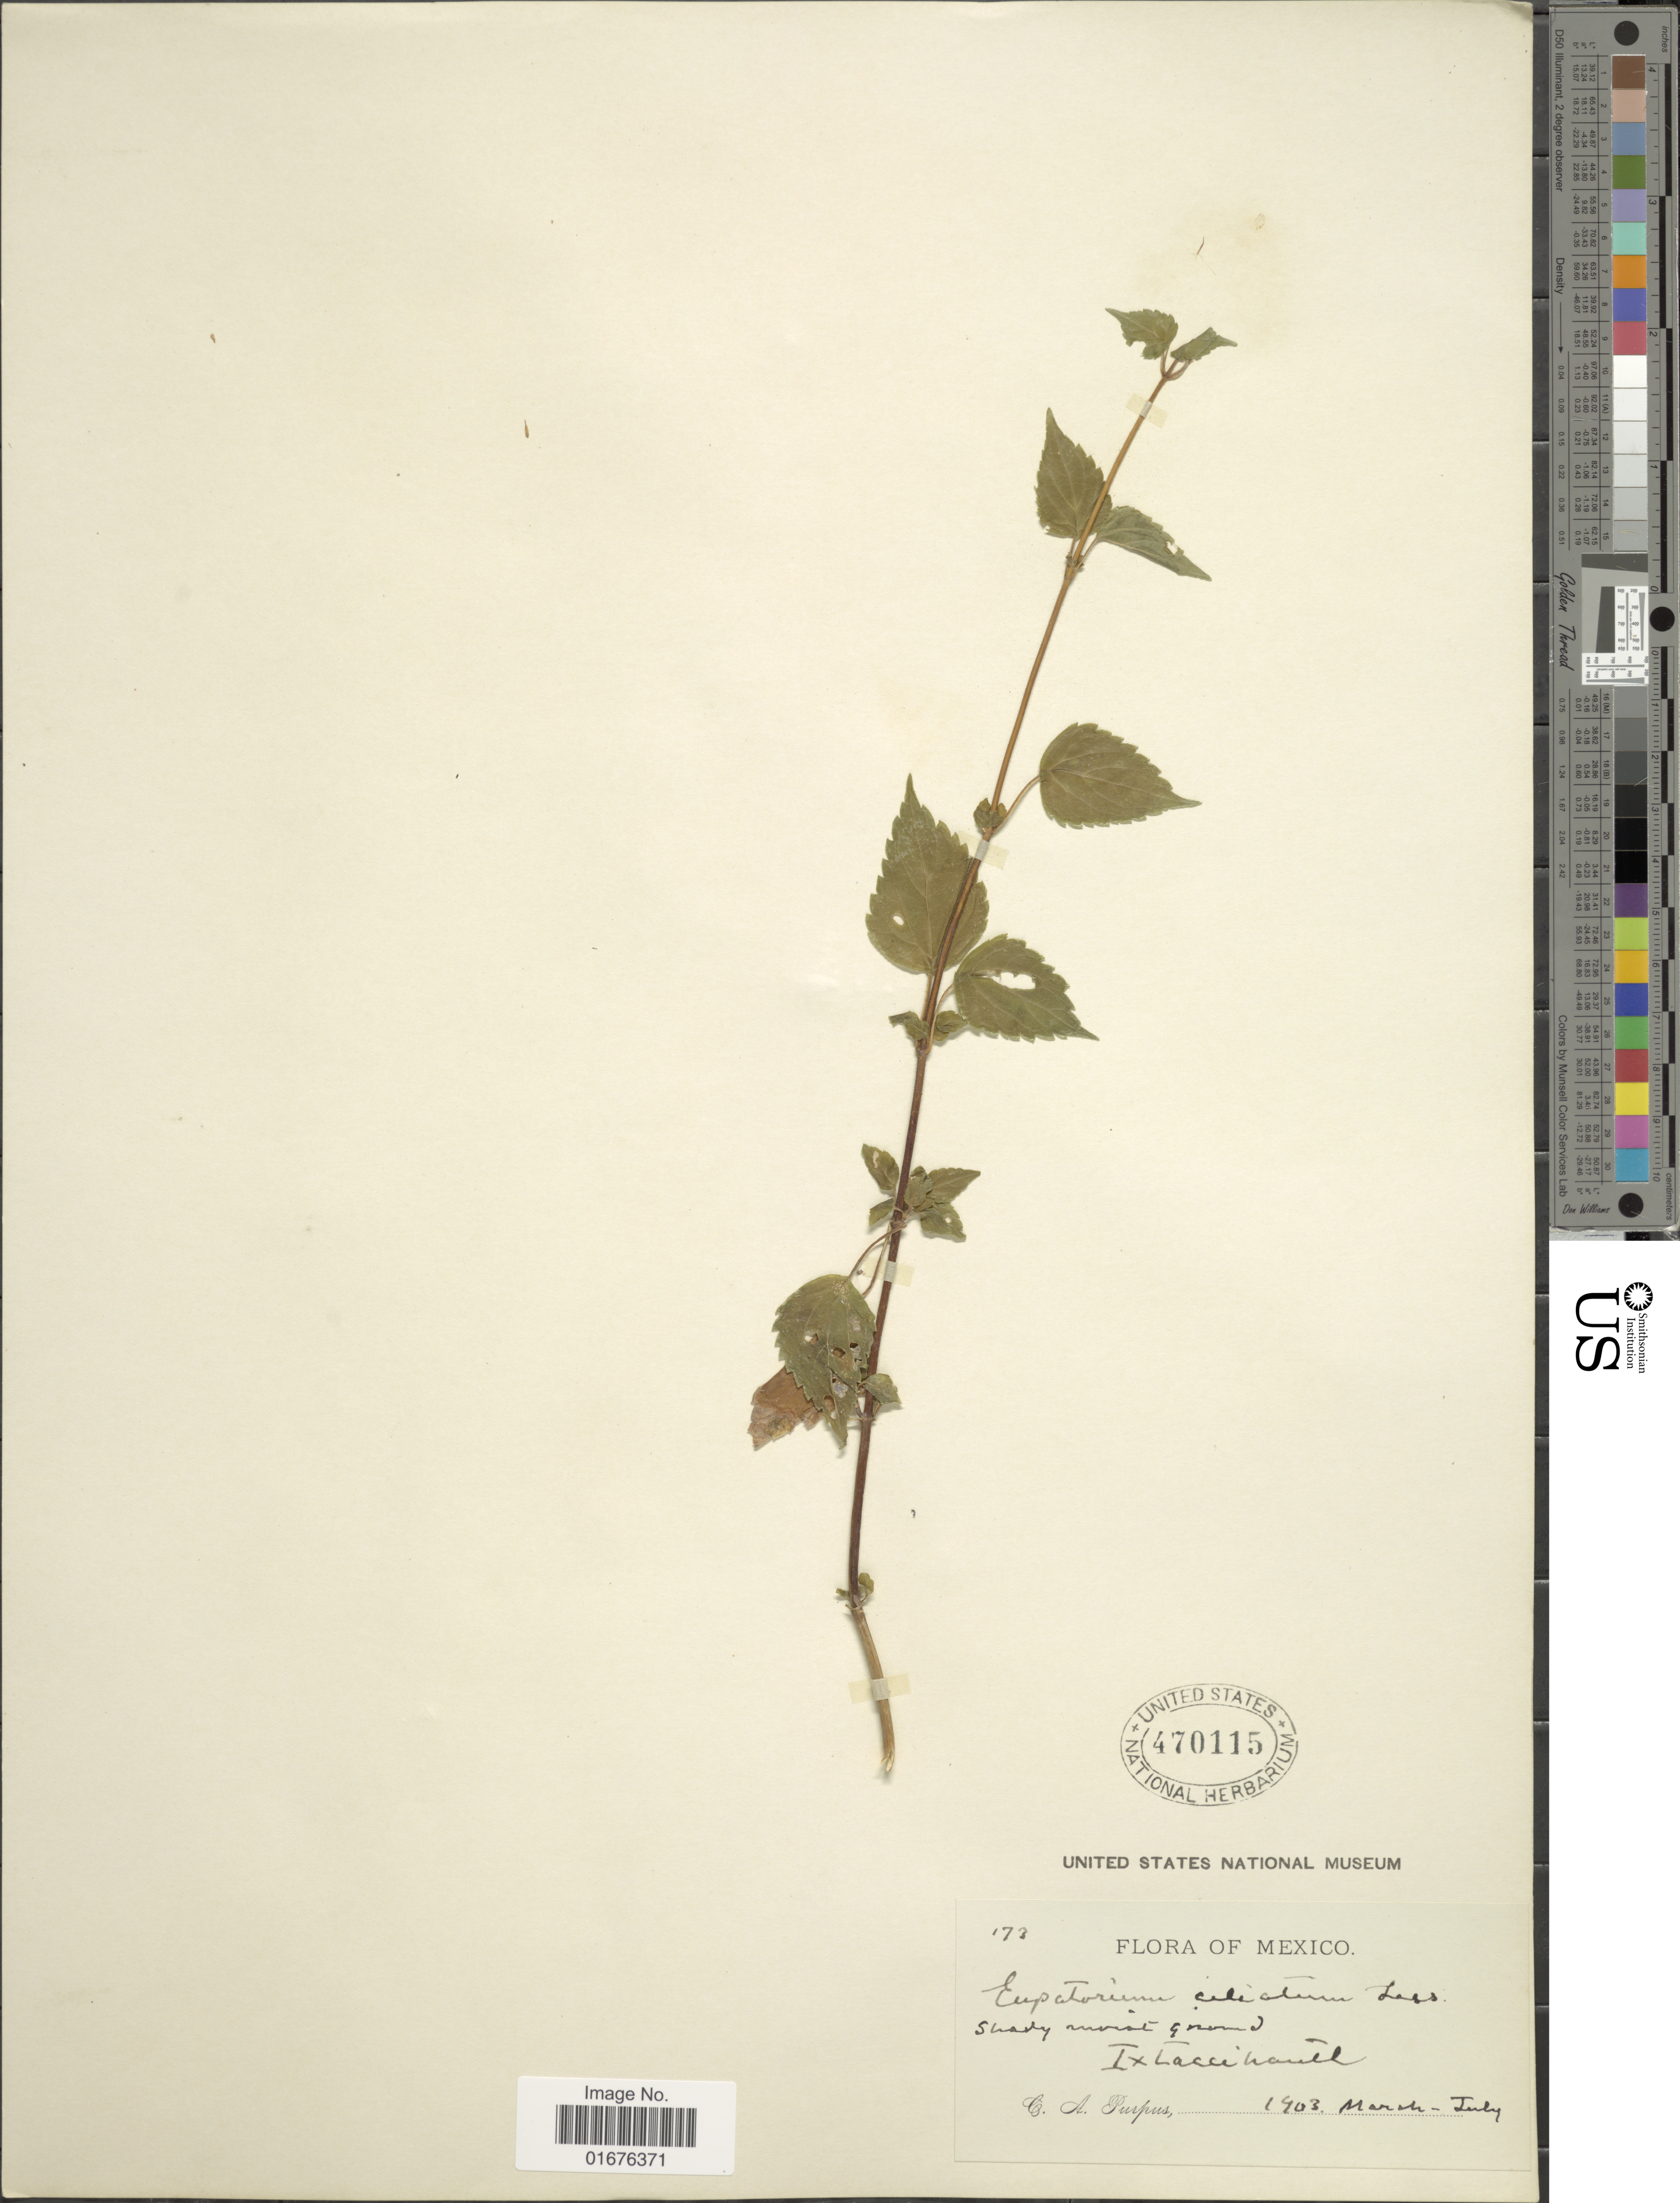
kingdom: Plantae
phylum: Tracheophyta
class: Magnoliopsida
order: Asterales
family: Asteraceae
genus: Ageratina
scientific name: Ageratina pazcuarensis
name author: (Kunth) R.M. King & H. Rob.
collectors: C. A. Purpus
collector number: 173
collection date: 1903-03/1903-07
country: Mexico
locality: Shady moist ground, Ixtacciahautl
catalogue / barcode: US 470115